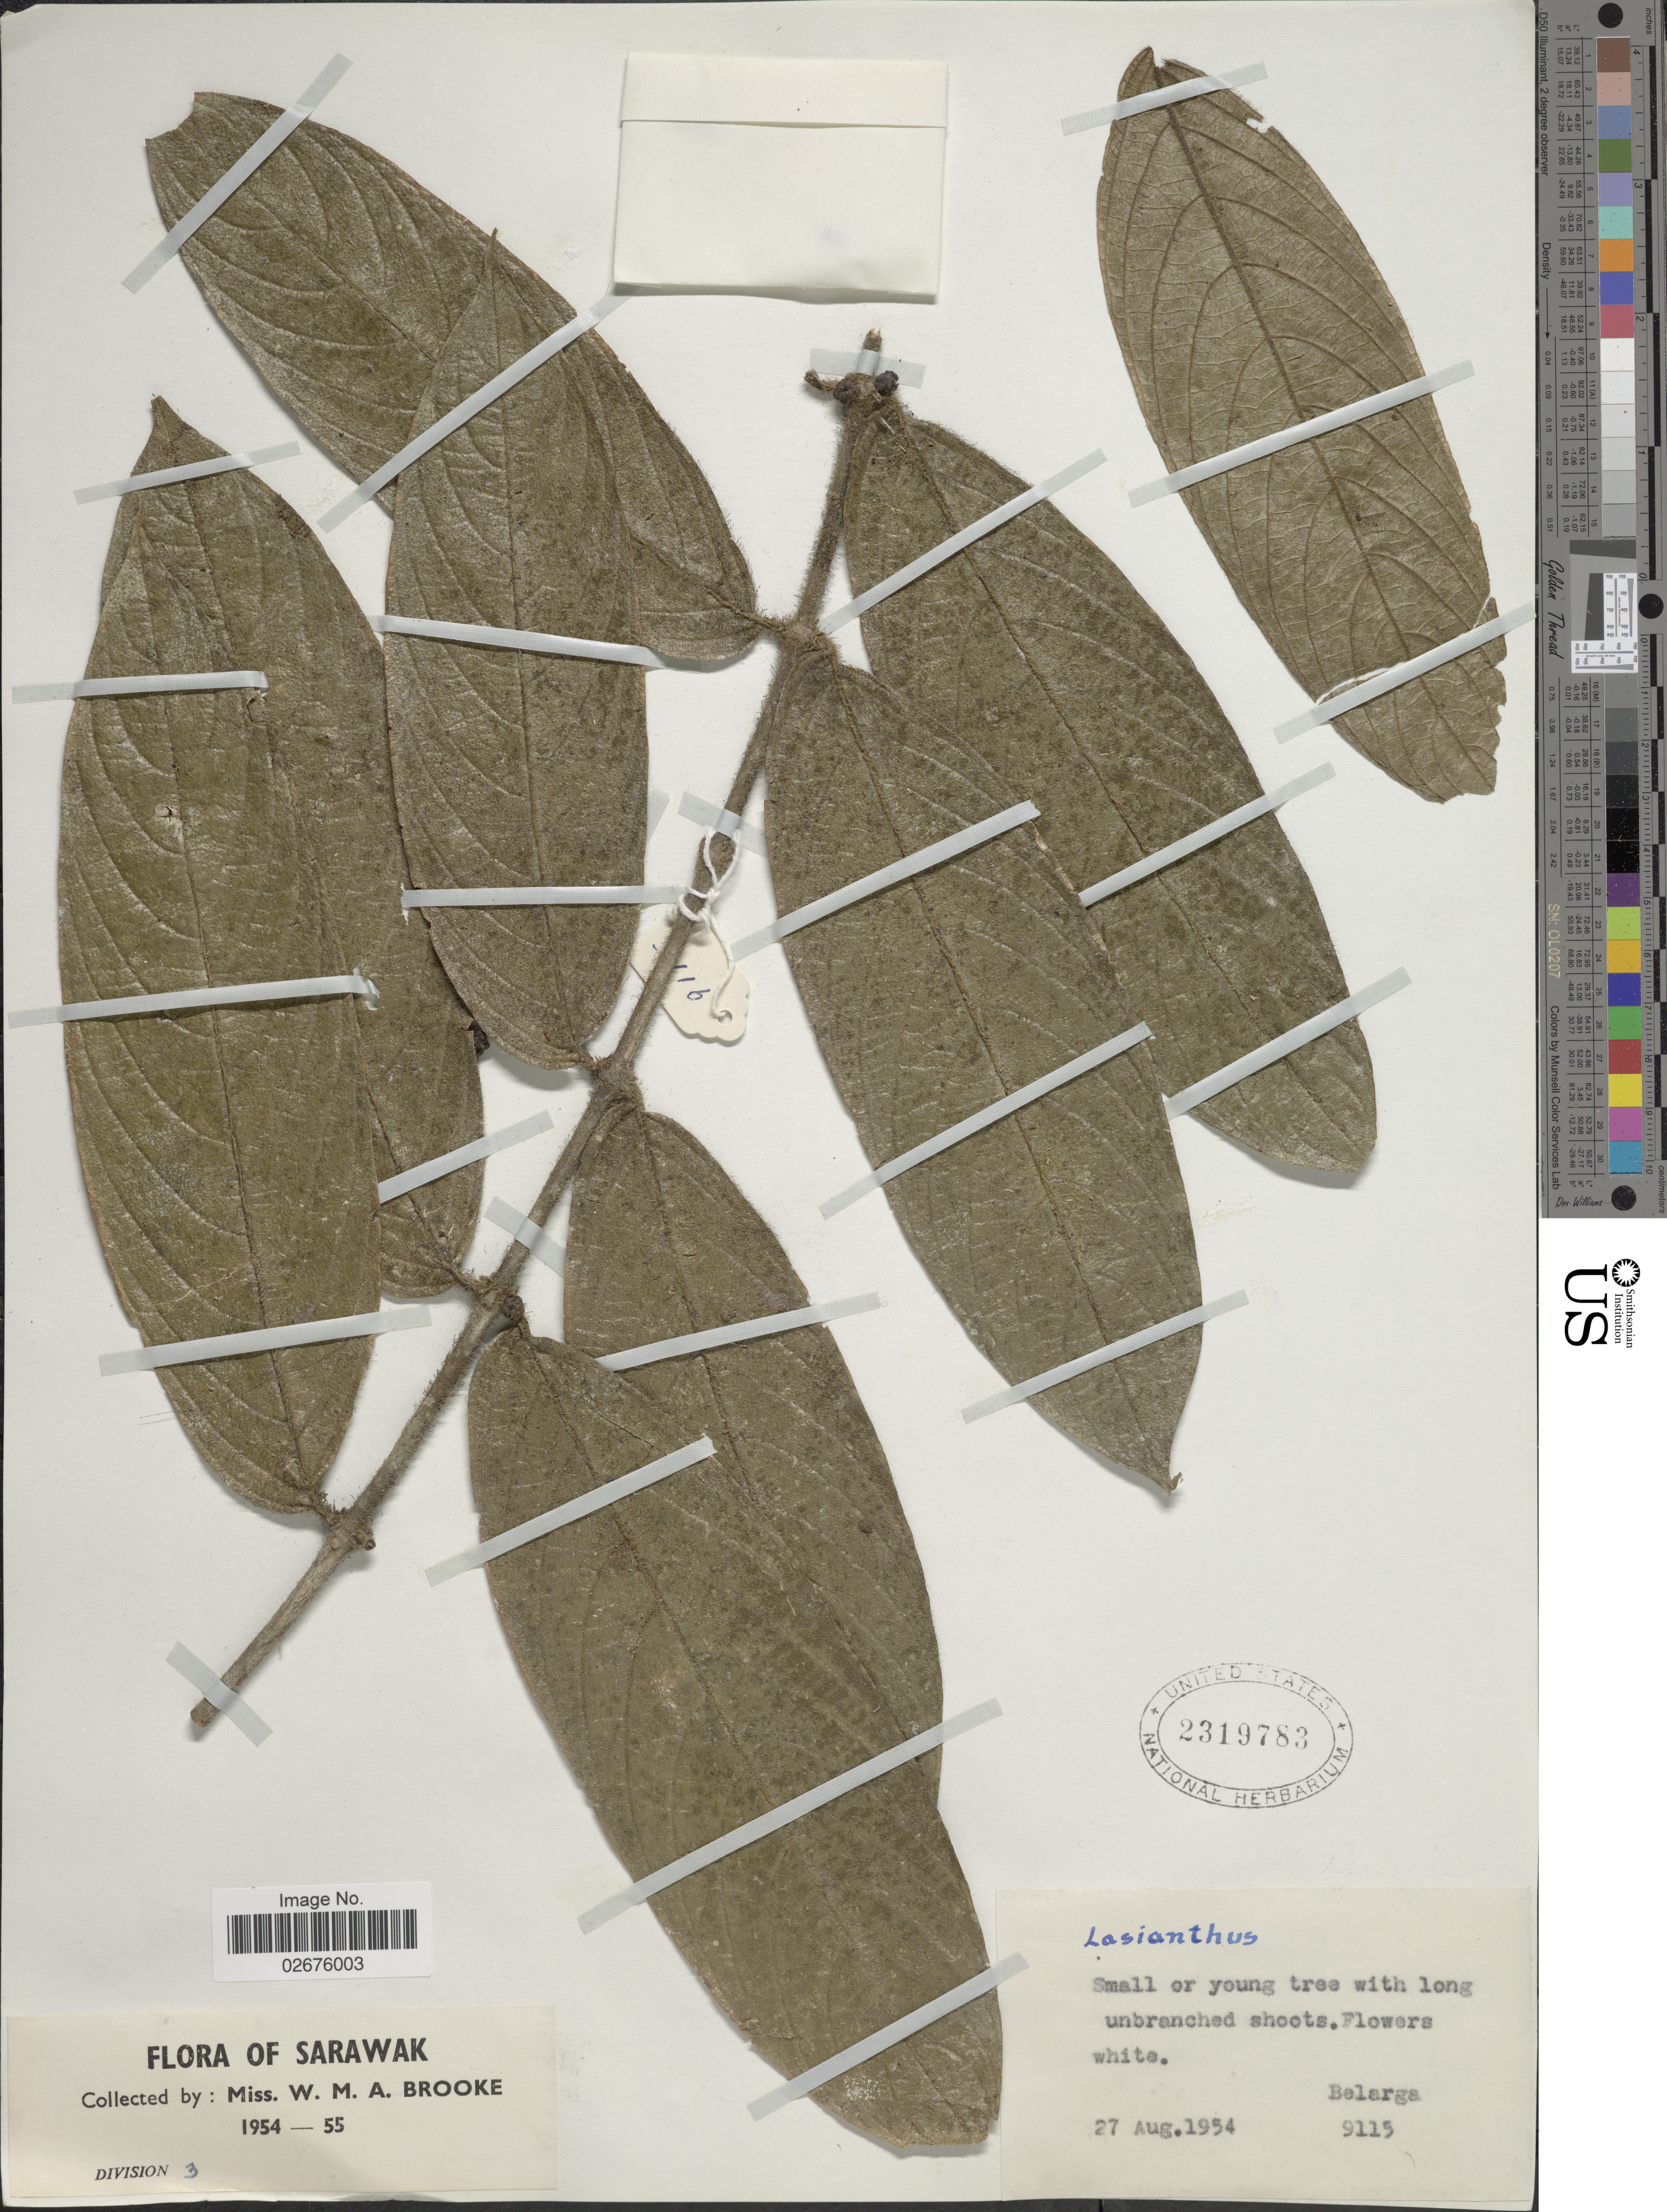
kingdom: Plantae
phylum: Tracheophyta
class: Magnoliopsida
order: Gentianales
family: Rubiaceae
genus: Lasianthus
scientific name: Lasianthus sp.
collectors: W. Brooke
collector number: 9115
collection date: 1954-08-27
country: Malaysia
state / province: Sarawak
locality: Belarga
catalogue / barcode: US 2319783